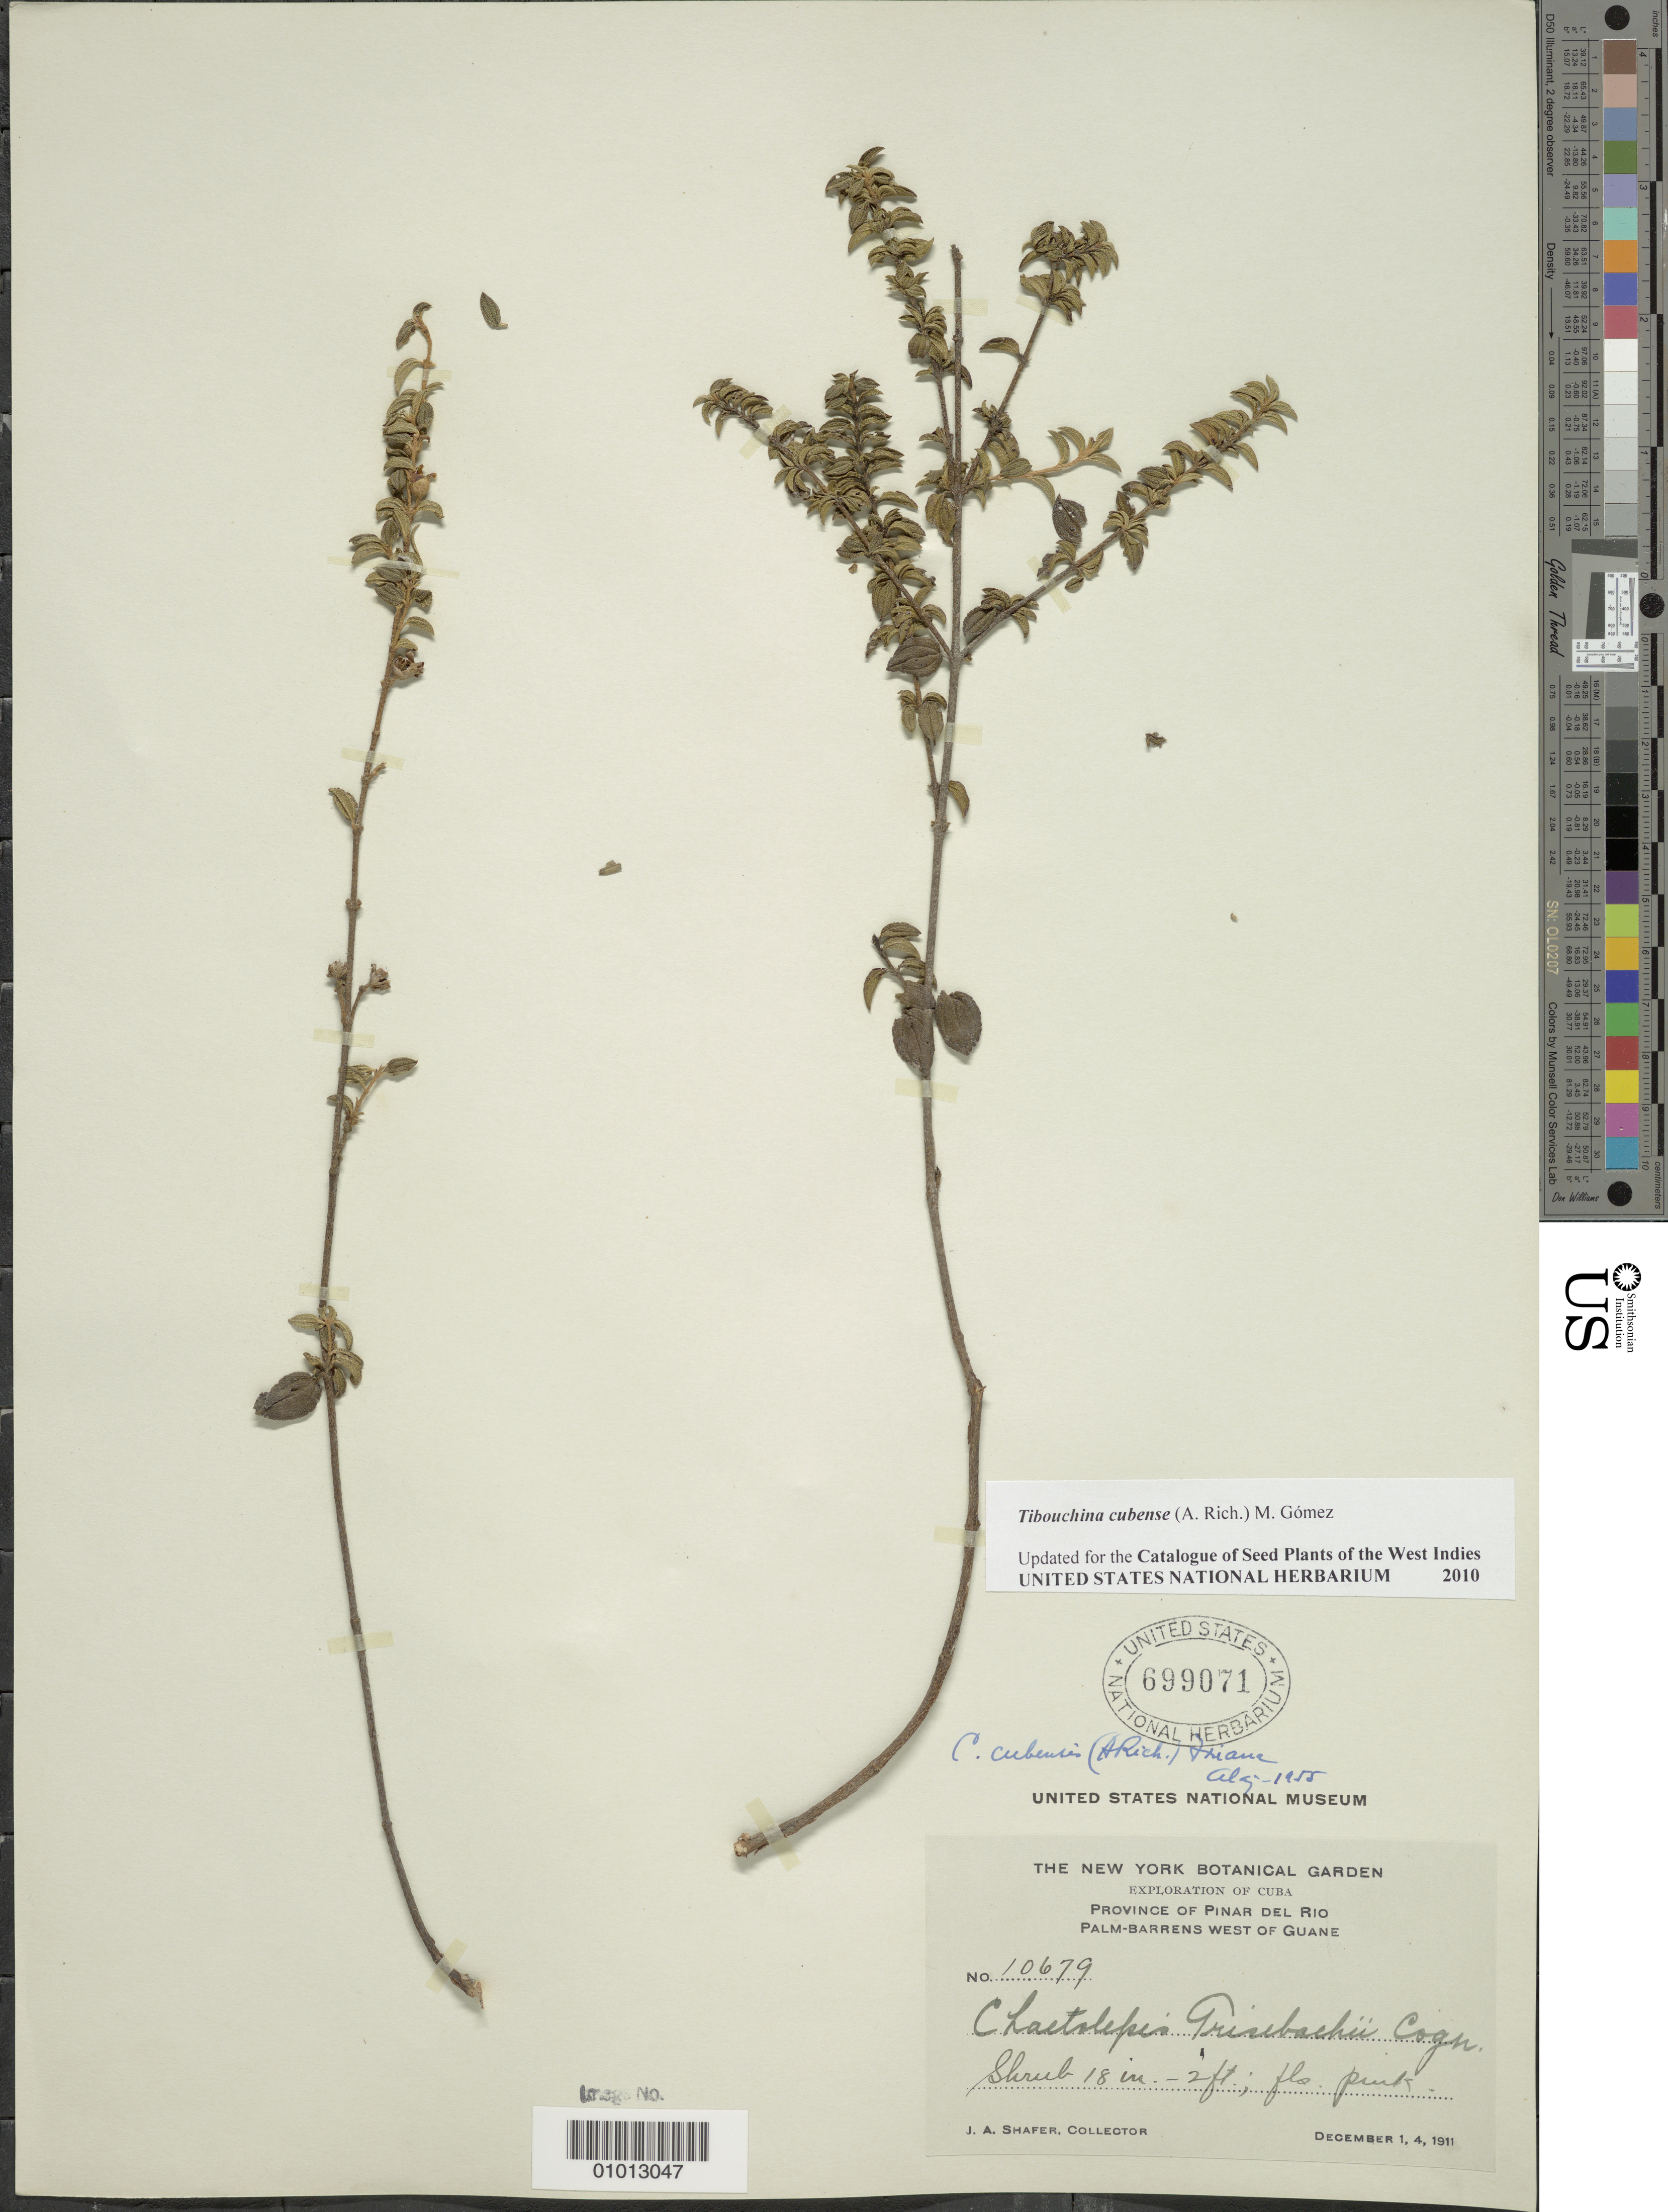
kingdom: Plantae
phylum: Tracheophyta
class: Magnoliopsida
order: Myrtales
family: Melastomataceae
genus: Arthrostemma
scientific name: Arthrostemma cubense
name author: A. Rich.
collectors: J. A. Shafer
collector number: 10679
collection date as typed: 01 Dec 1911 and 04 Dec 1911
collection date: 1911-12-01,1911-12-04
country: Cuba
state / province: Pinar del Rio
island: Cuba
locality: Palm -barrens west of Guane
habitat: Palm barrens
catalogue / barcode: US 699071